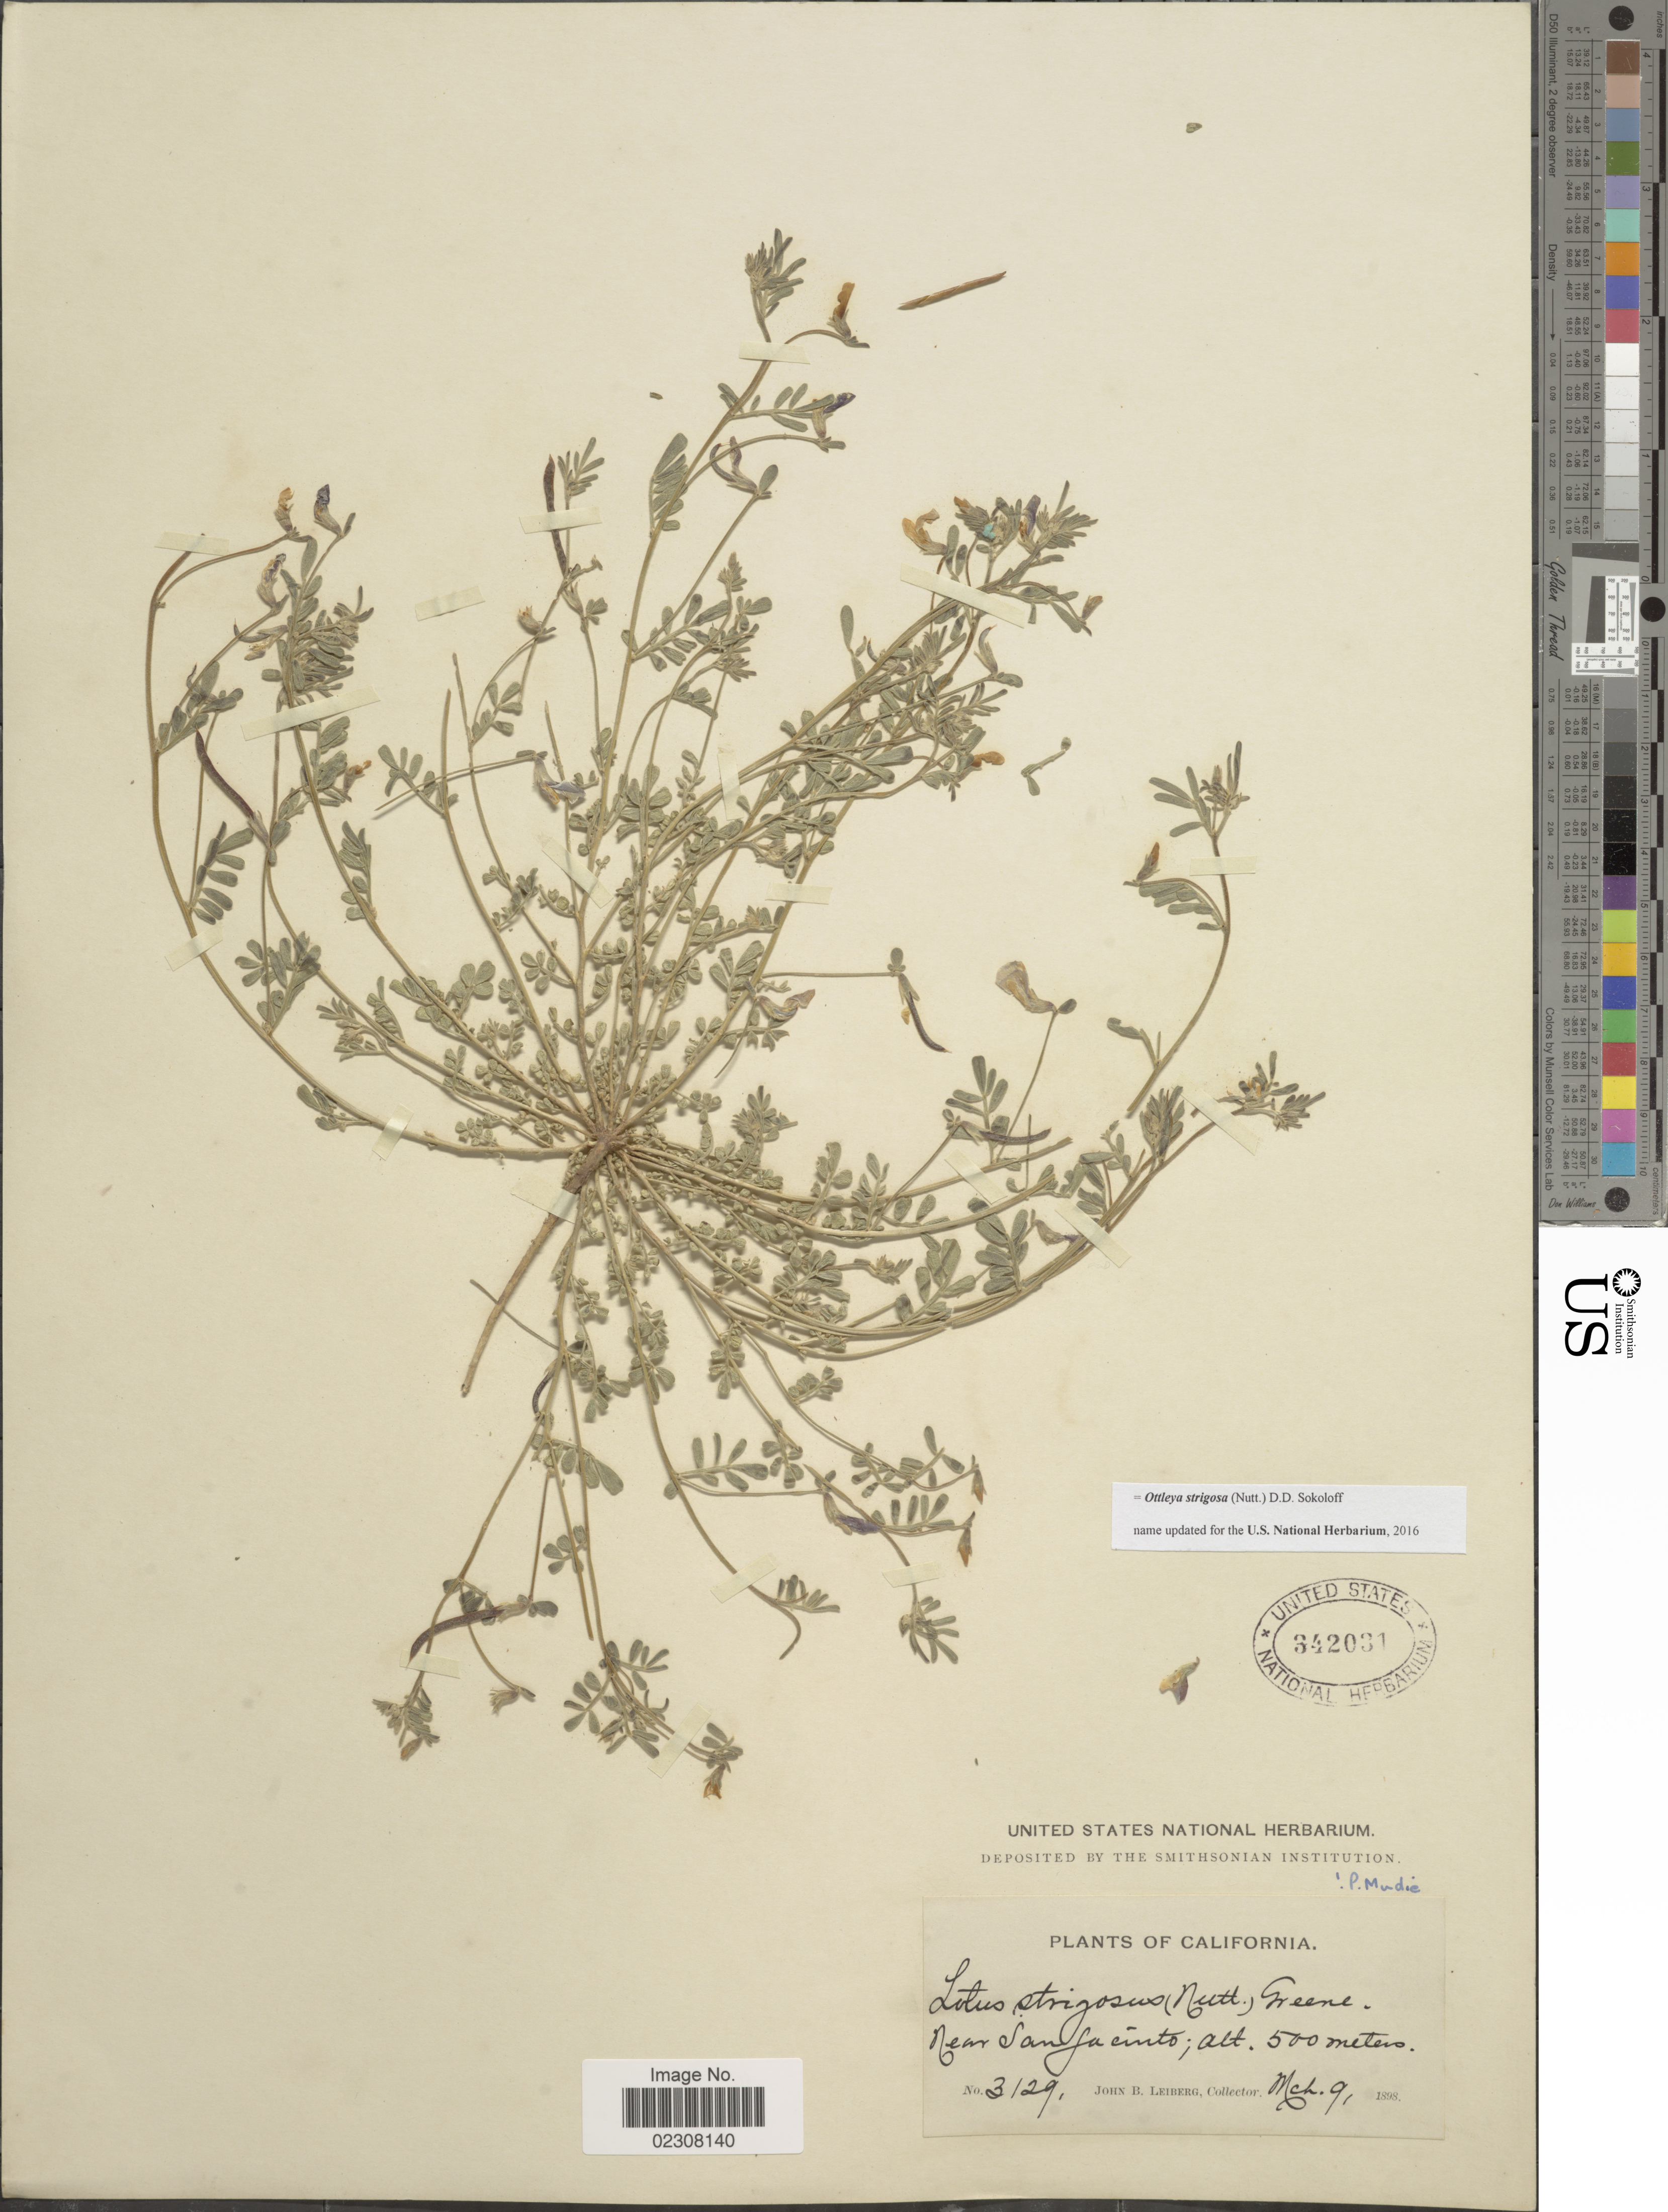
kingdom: Plantae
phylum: Tracheophyta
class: Magnoliopsida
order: Fabales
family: Fabaceae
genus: Ottleya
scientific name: Ottleya strigosa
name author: (Nutt.) D.D. Sokoloff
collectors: J. B. Leiberg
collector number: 3129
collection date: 1898-03-09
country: United States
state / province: California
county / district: Riverside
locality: Near San Jacinto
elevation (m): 500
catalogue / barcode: US 342031